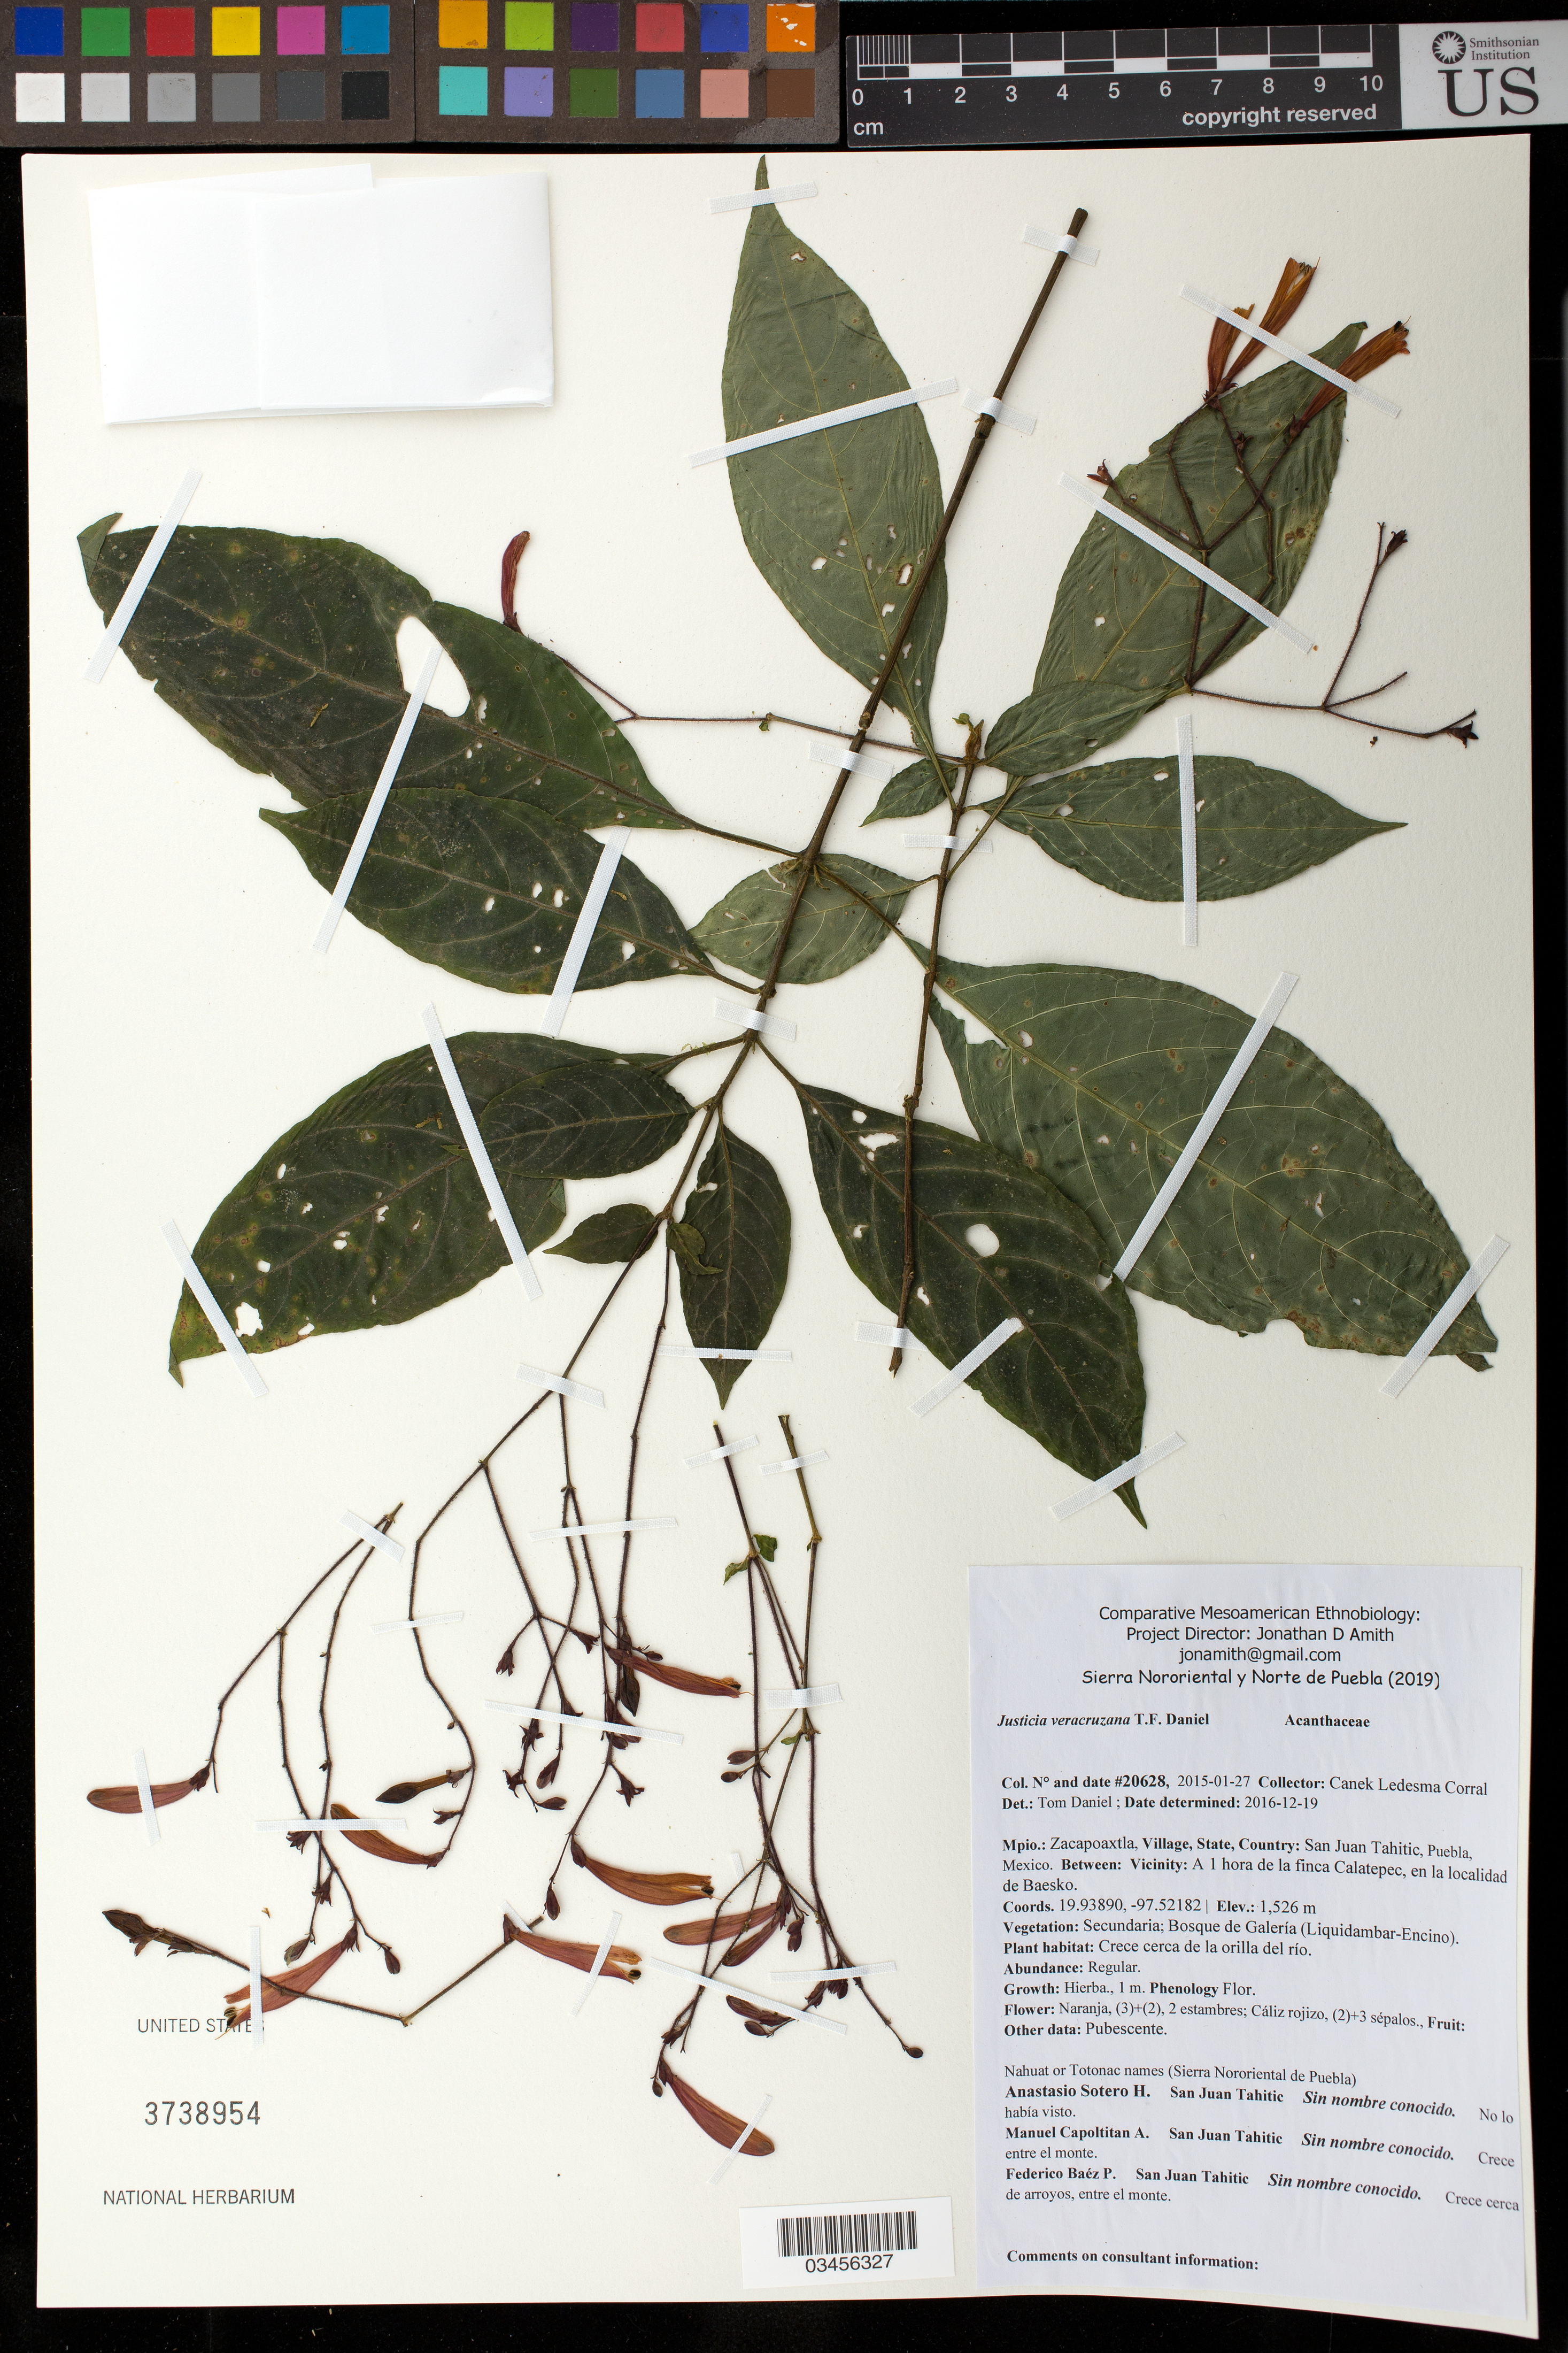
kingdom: Plantae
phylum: Tracheophyta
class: Magnoliopsida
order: Lamiales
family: Acanthaceae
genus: Justicia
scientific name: Justicia veracruzana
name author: T.F. Daniel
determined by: Daniel, T.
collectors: Canek Ledesma C.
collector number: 20628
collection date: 2015-01-27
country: México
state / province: Puebla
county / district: Zacapoaxtla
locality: PUEBLO: San Juan Tahitic; LOCALIDAD EXACTA: A 1 hora de la finca Calatepec, en la localidad de Baesko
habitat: Bosque de galería (Liquidambar-Encino) | Crece cerca de la orilla del río.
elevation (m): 1526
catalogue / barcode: US 3738954